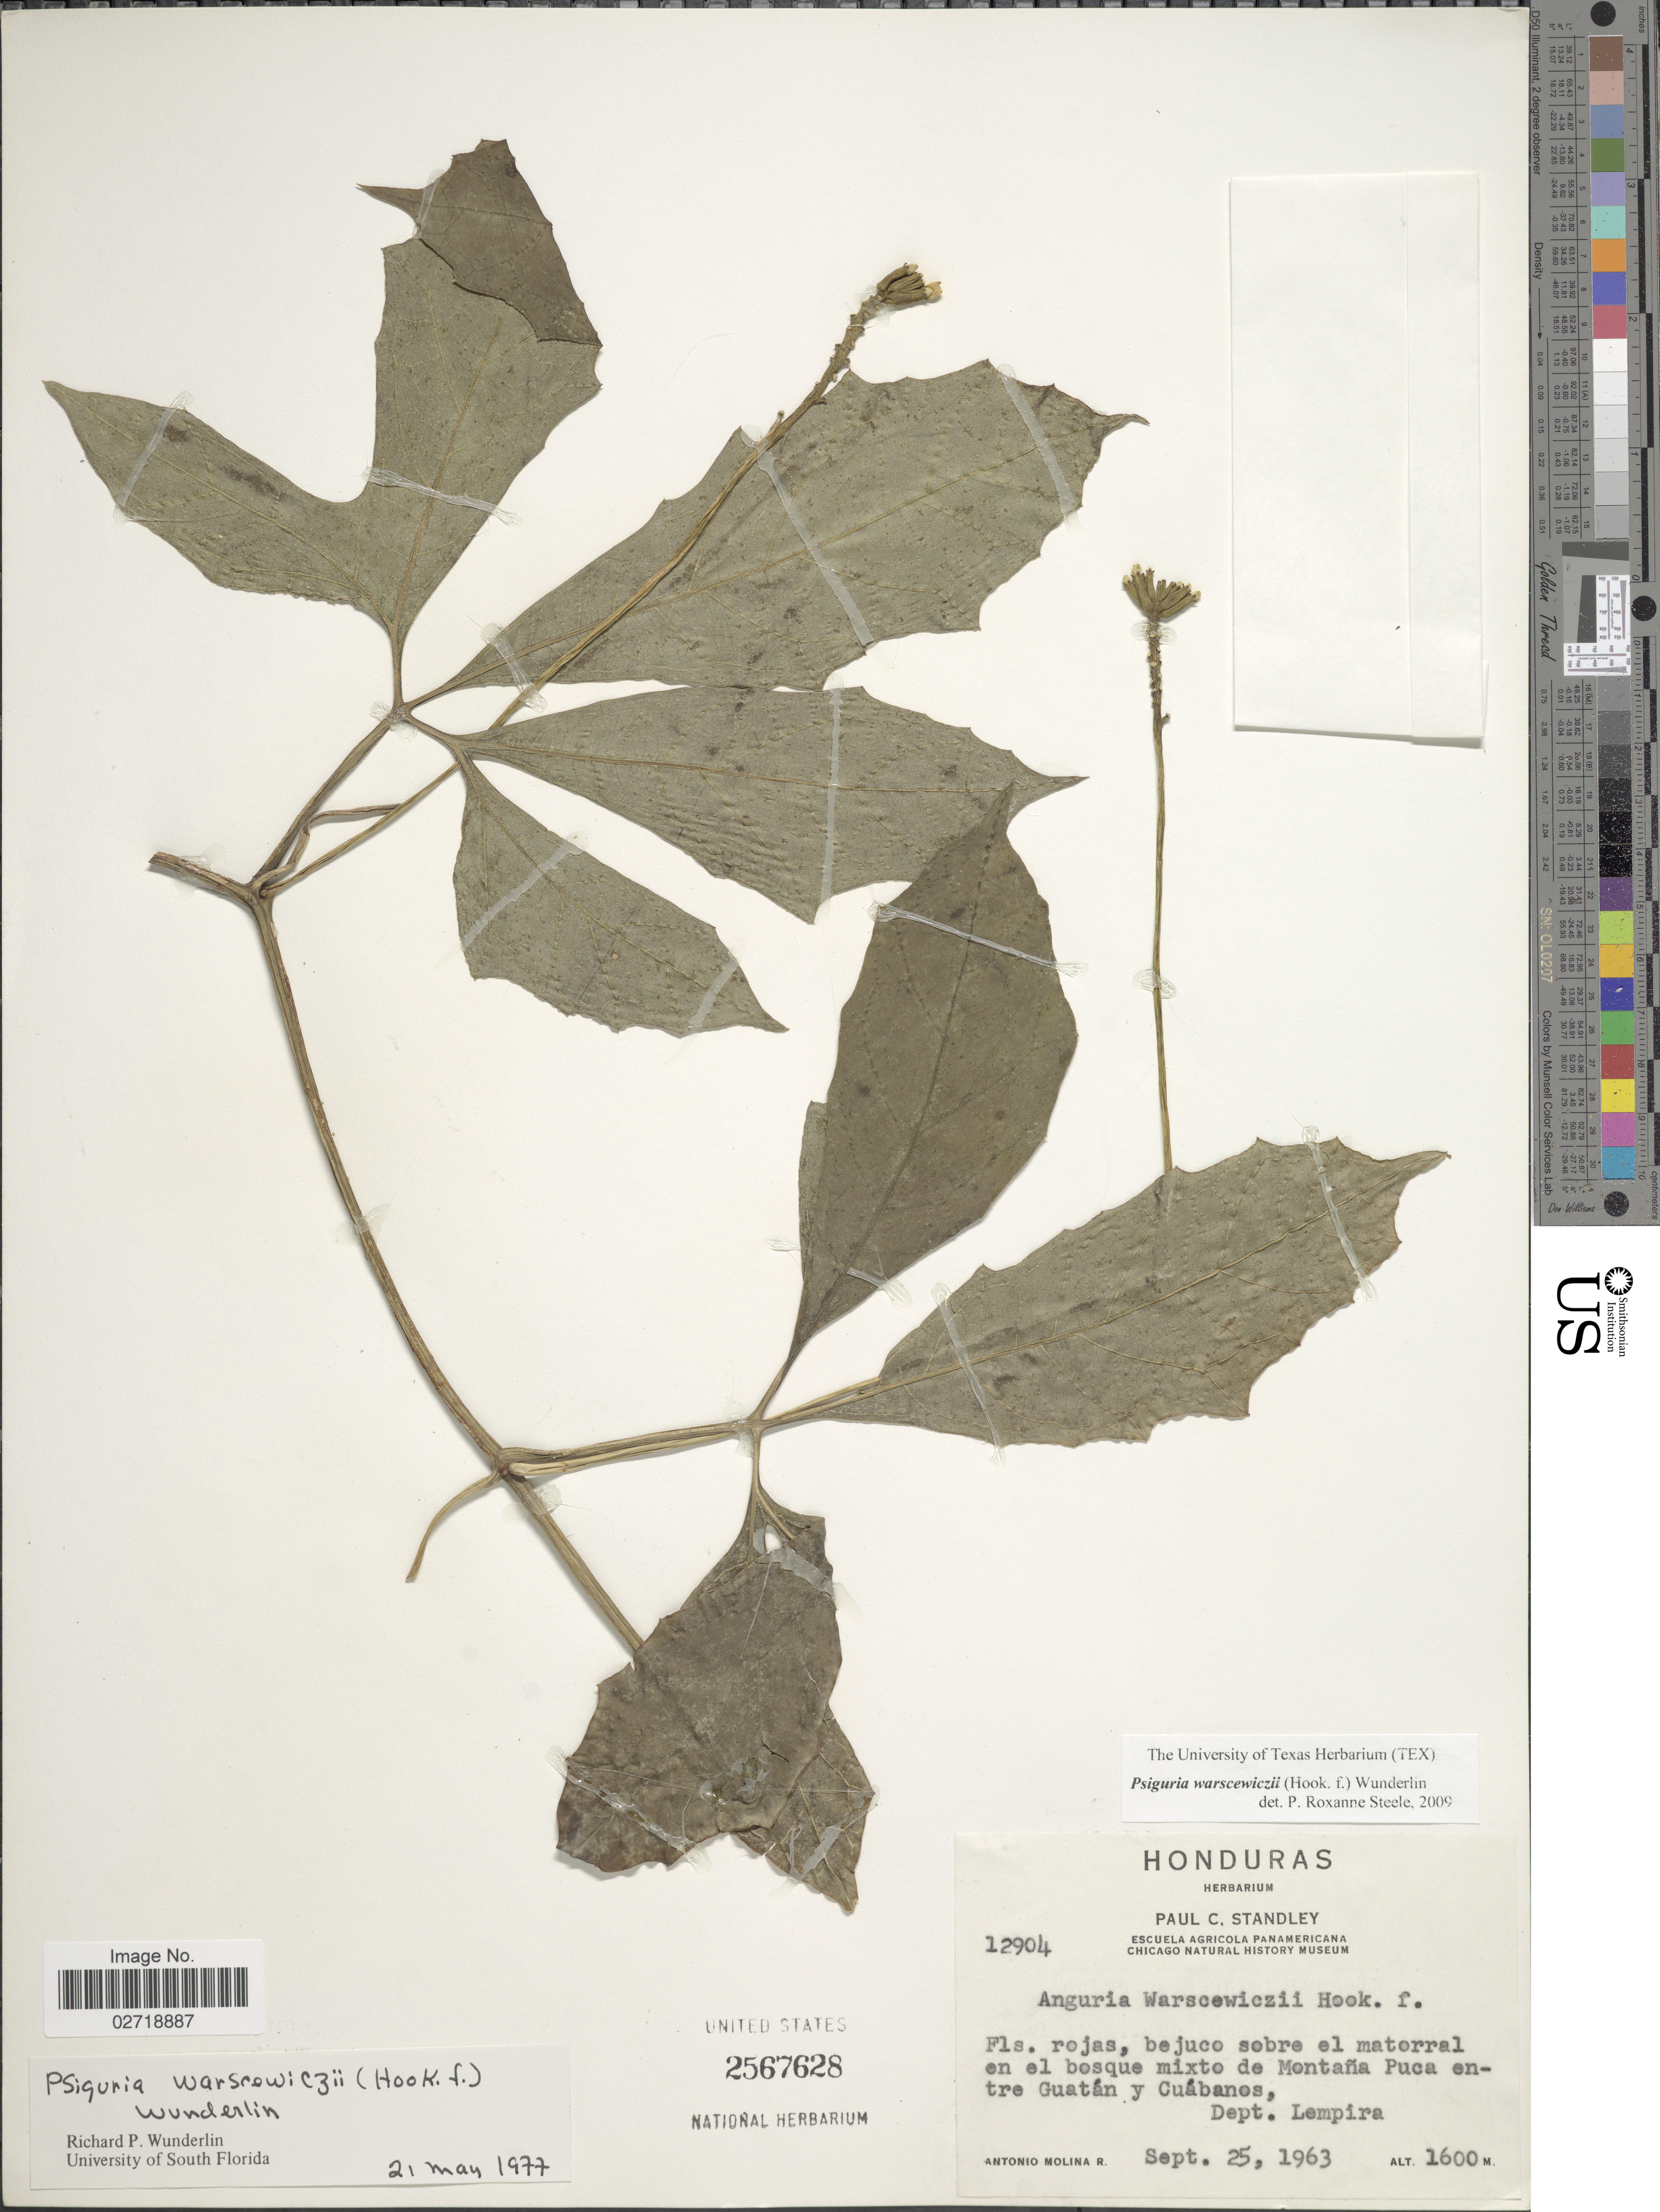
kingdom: Plantae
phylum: Tracheophyta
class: Magnoliopsida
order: Cucurbitales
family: Cucurbitaceae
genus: Psiguria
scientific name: Psiguria warscewiczii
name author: (Hook. f.) Wunderlin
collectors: A. Molina R.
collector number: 12904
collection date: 1963-09-25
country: Honduras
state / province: Lempira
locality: El bosque mixto de Montana Puca entre Guatan y Cuabanos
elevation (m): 1600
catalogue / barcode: US 2567628